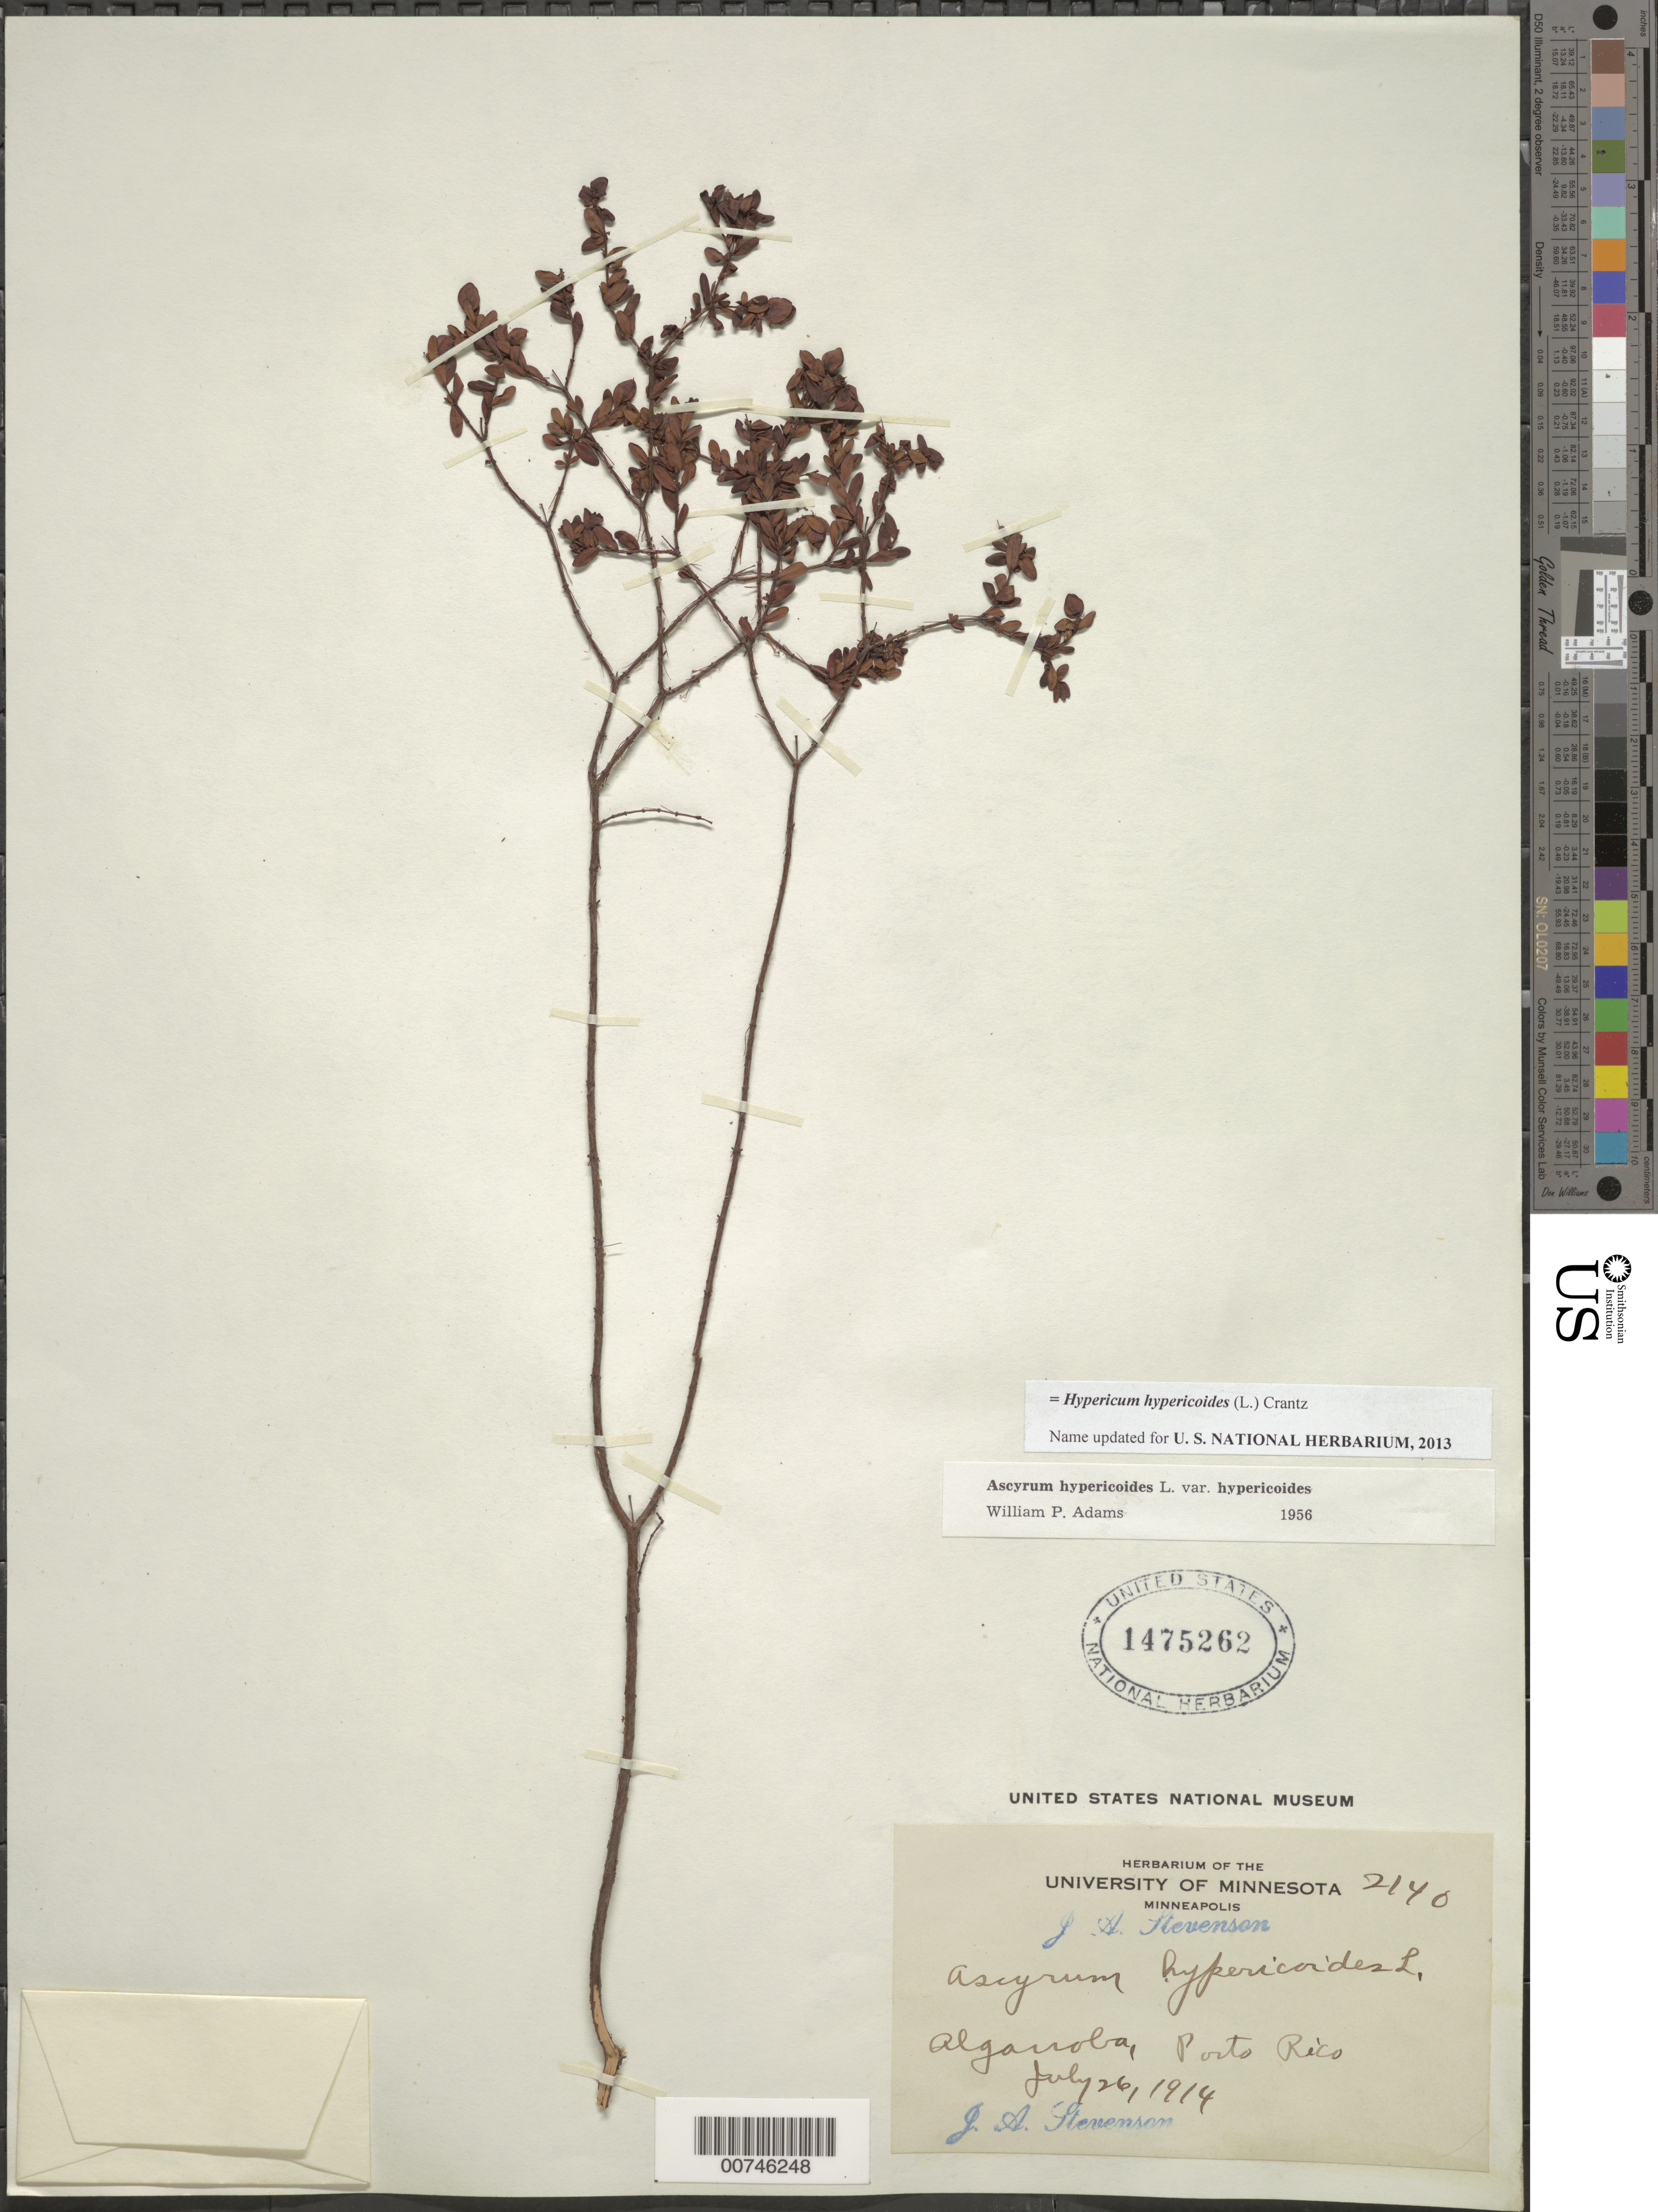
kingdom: Plantae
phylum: Tracheophyta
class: Magnoliopsida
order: Malpighiales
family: Hypericaceae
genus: Hypericum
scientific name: Hypericum hypericoides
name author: (L.) Crantz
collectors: J. Stevenson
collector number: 2140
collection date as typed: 26 Jul 1914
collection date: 1914-07-26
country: Puerto Rico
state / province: Guayama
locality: Algarrobo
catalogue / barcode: US 1475262